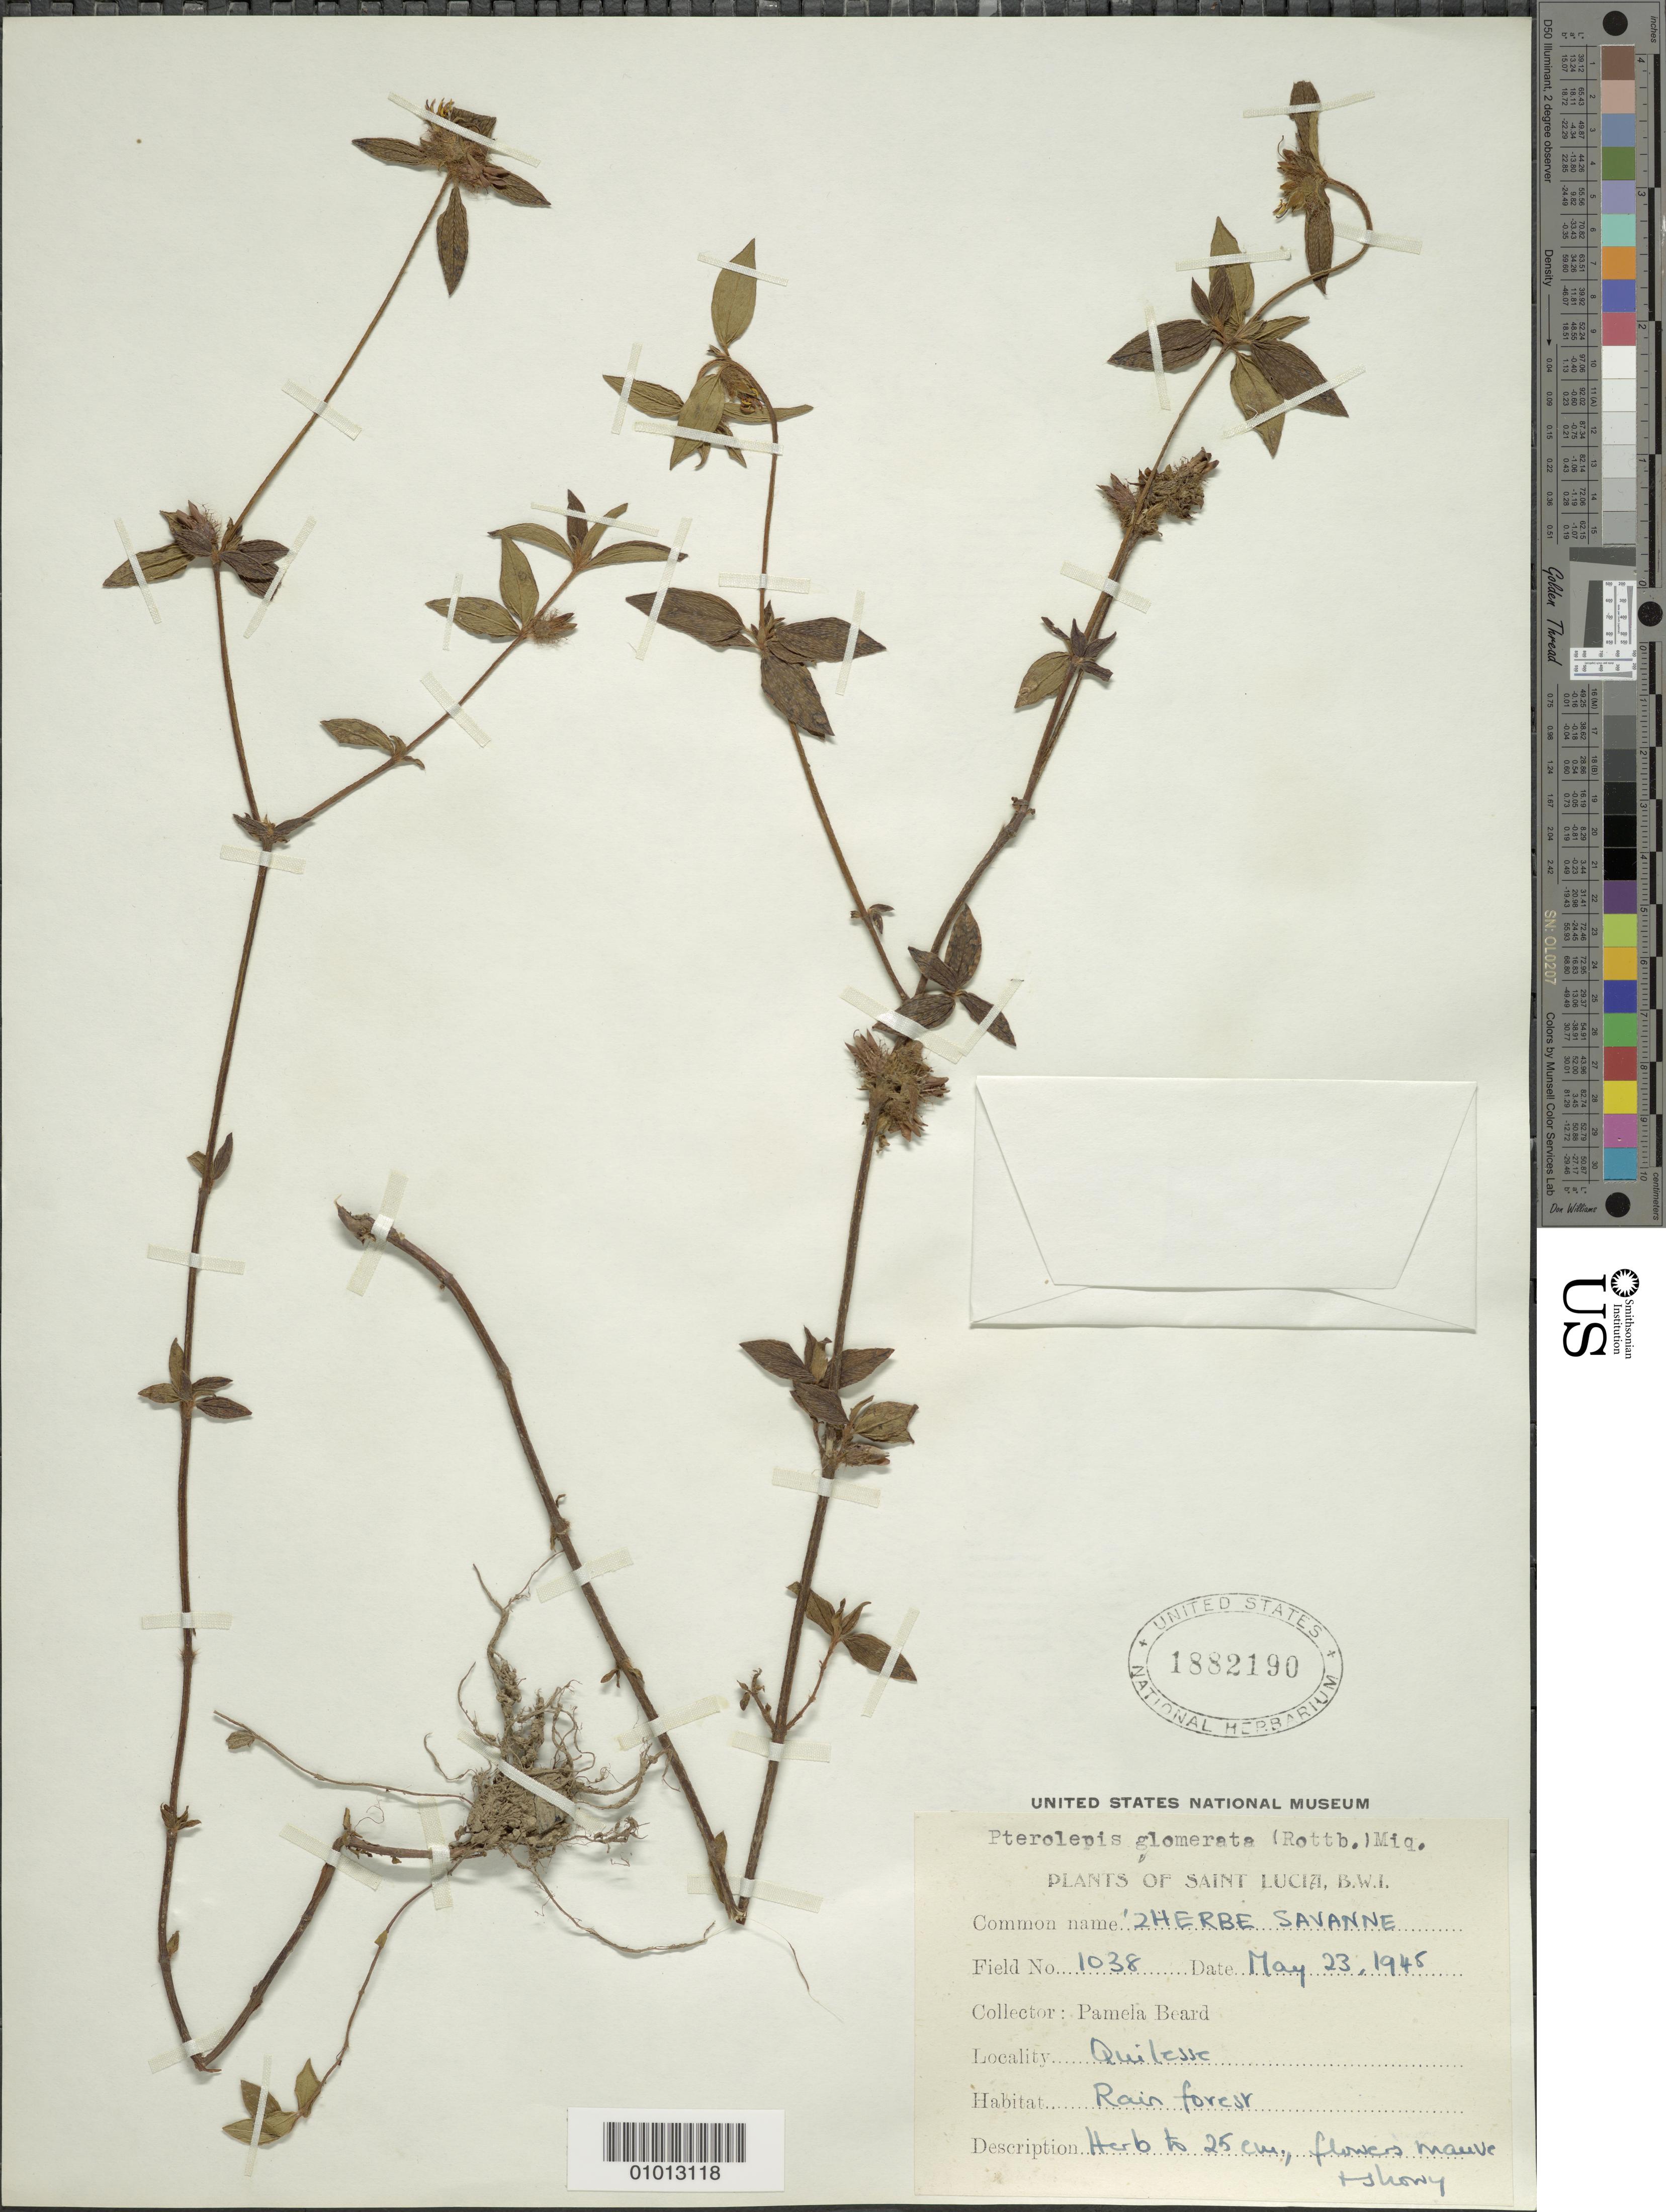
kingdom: Plantae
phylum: Tracheophyta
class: Magnoliopsida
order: Myrtales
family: Melastomataceae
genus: Pterolepis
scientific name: Pterolepis glomerata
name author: (Rottb.) Miq.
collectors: P. Beard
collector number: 1038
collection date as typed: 23 May 1945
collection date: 1945-05-23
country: St. Lucia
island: St. Lucia I.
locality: Quilesse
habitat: Rainforest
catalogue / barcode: US 1882190